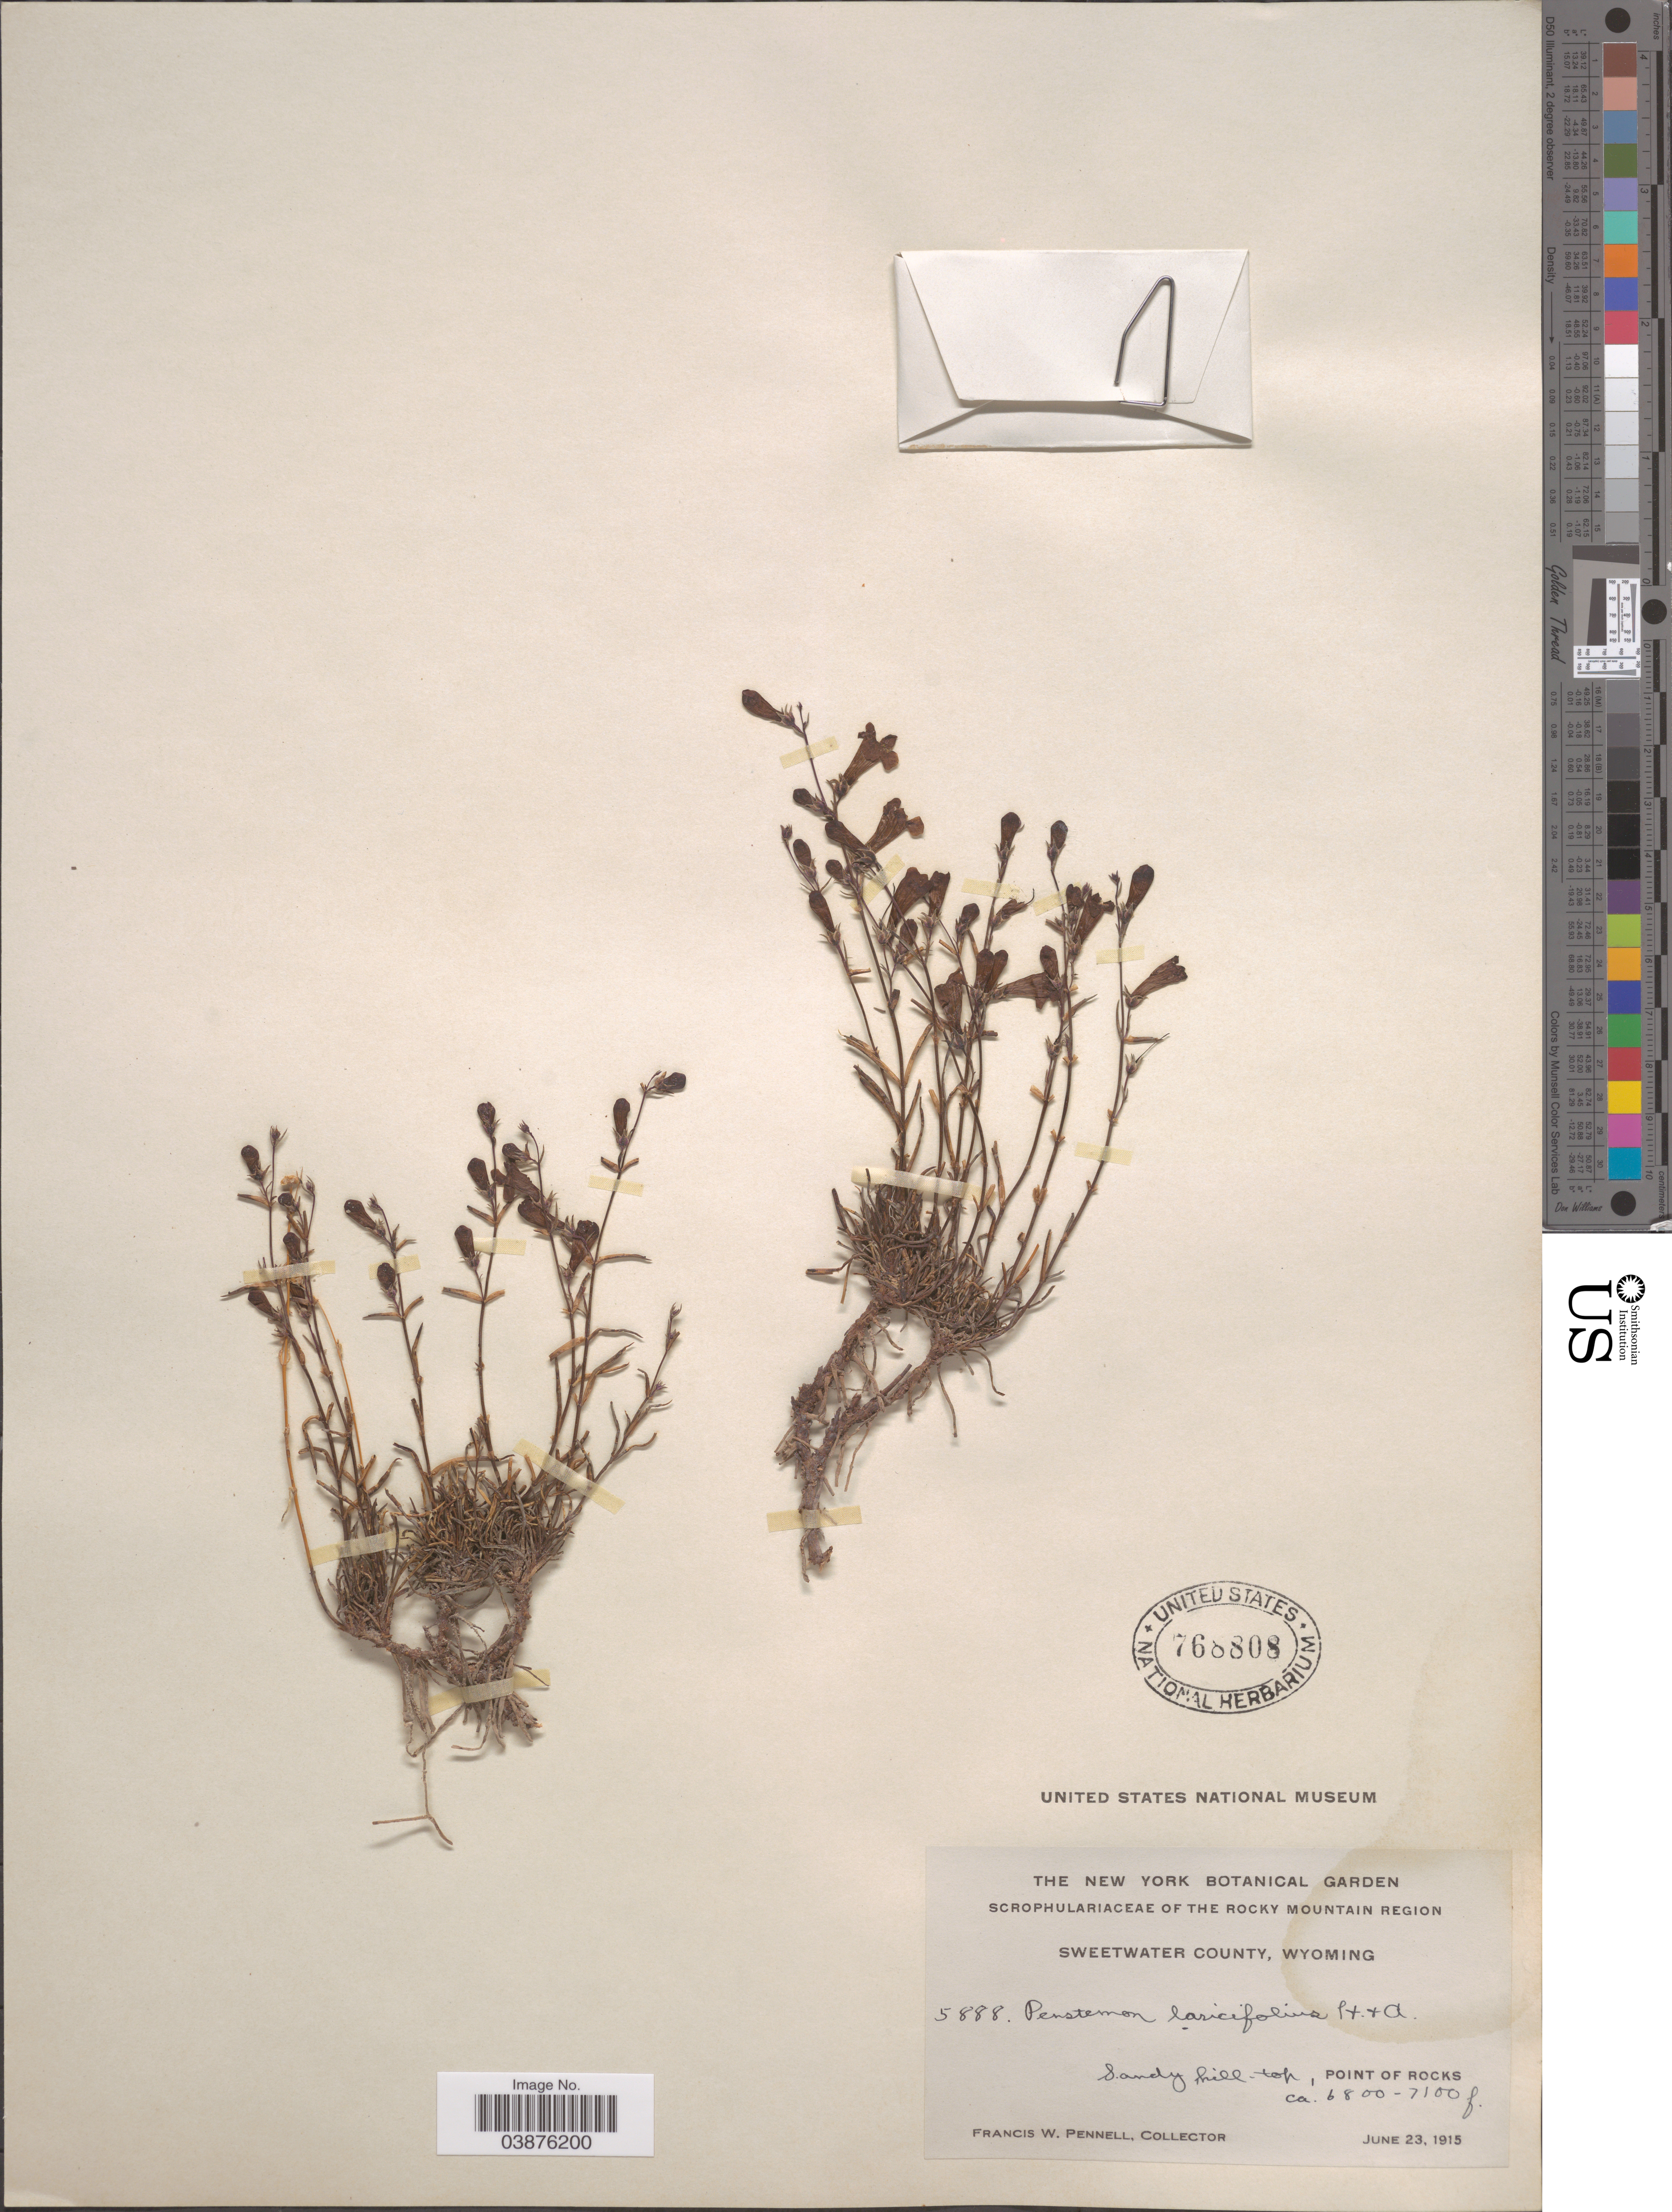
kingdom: Plantae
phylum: Tracheophyta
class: Magnoliopsida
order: Lamiales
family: Plantaginaceae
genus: Penstemon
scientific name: Penstemon laricifolius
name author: Hook. & Arn.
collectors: F. W. Pennell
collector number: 5888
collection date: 1915-06-23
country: United States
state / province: Wyoming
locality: Rocky Mountain Region. Sweetwater County. Sandy hill-top, Point of Rocks.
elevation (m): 2073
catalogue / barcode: US 768808